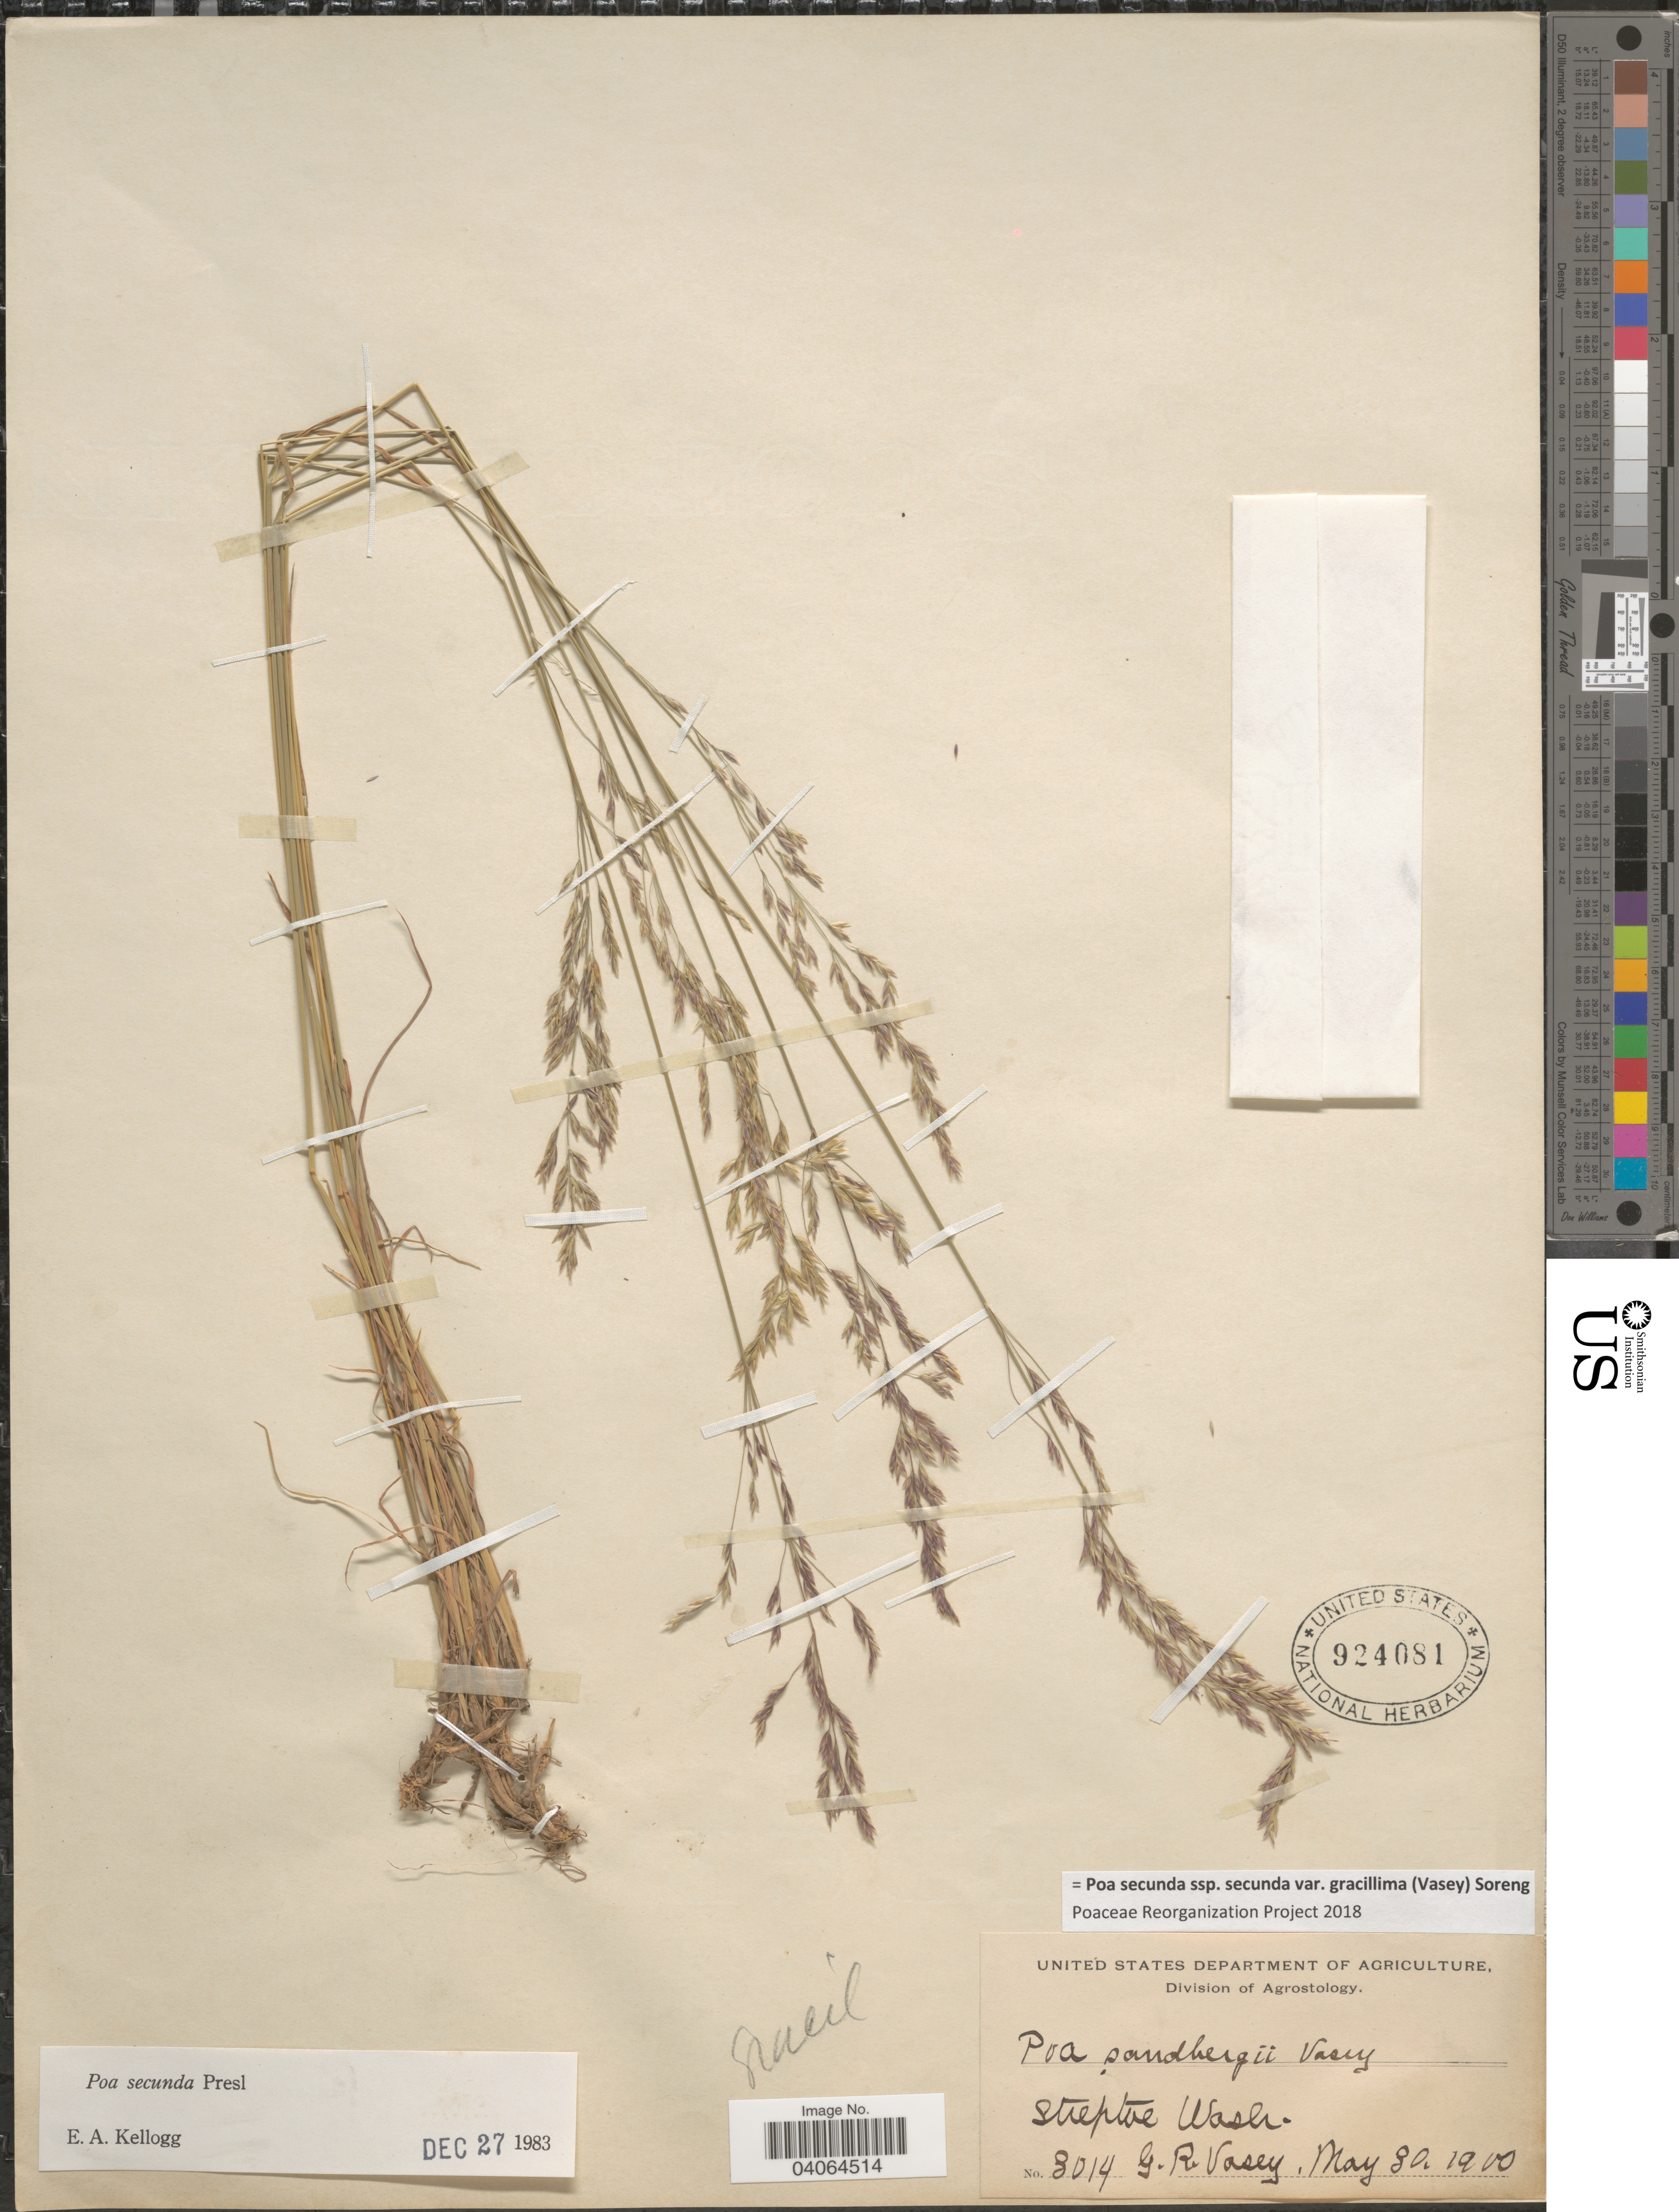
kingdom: Plantae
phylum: Tracheophyta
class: Liliopsida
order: Poales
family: Poaceae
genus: Poa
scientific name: Poa secunda subsp. secunda var. gracillima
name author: (Vasey) Soreng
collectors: G. R. Vasey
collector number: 3014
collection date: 1900-05-30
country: United States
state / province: Washington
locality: Steptoe.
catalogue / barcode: US 924081